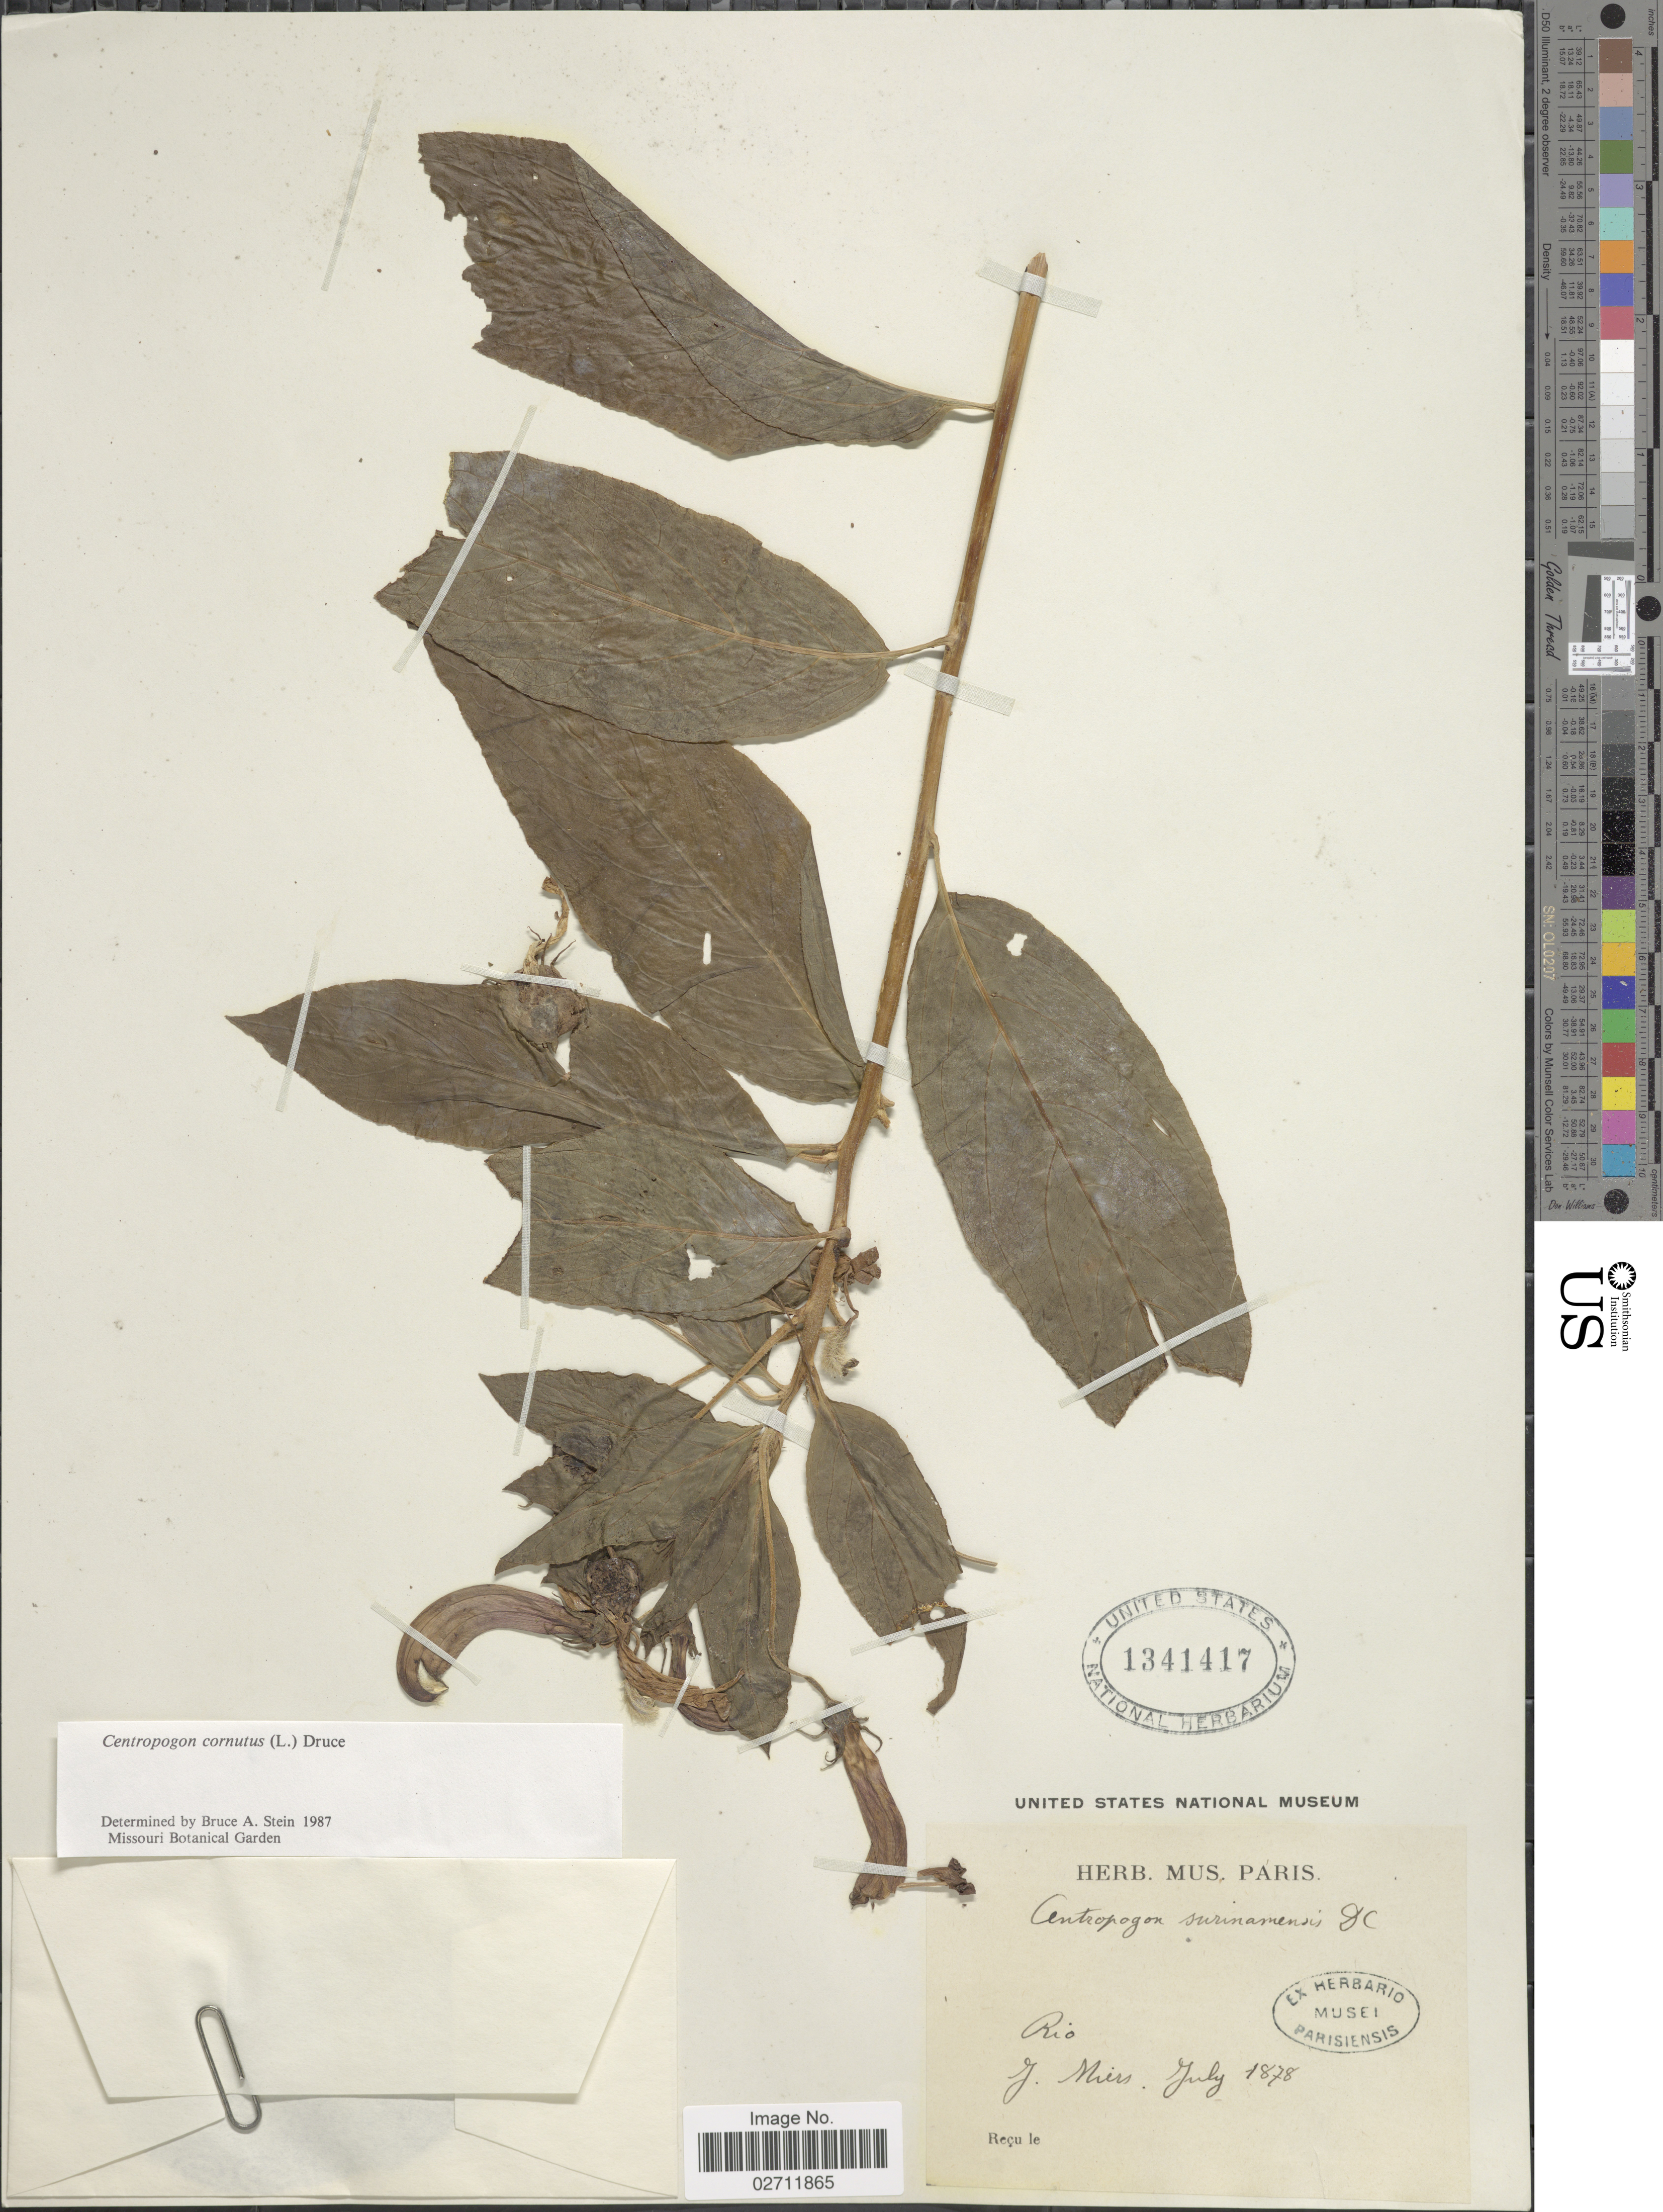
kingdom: Plantae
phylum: Tracheophyta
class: Magnoliopsida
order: Asterales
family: Campanulaceae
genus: Centropogon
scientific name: Centropogon cornutus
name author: (L.) Druce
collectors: J. Miers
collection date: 1878-07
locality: Rio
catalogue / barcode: US 1341417